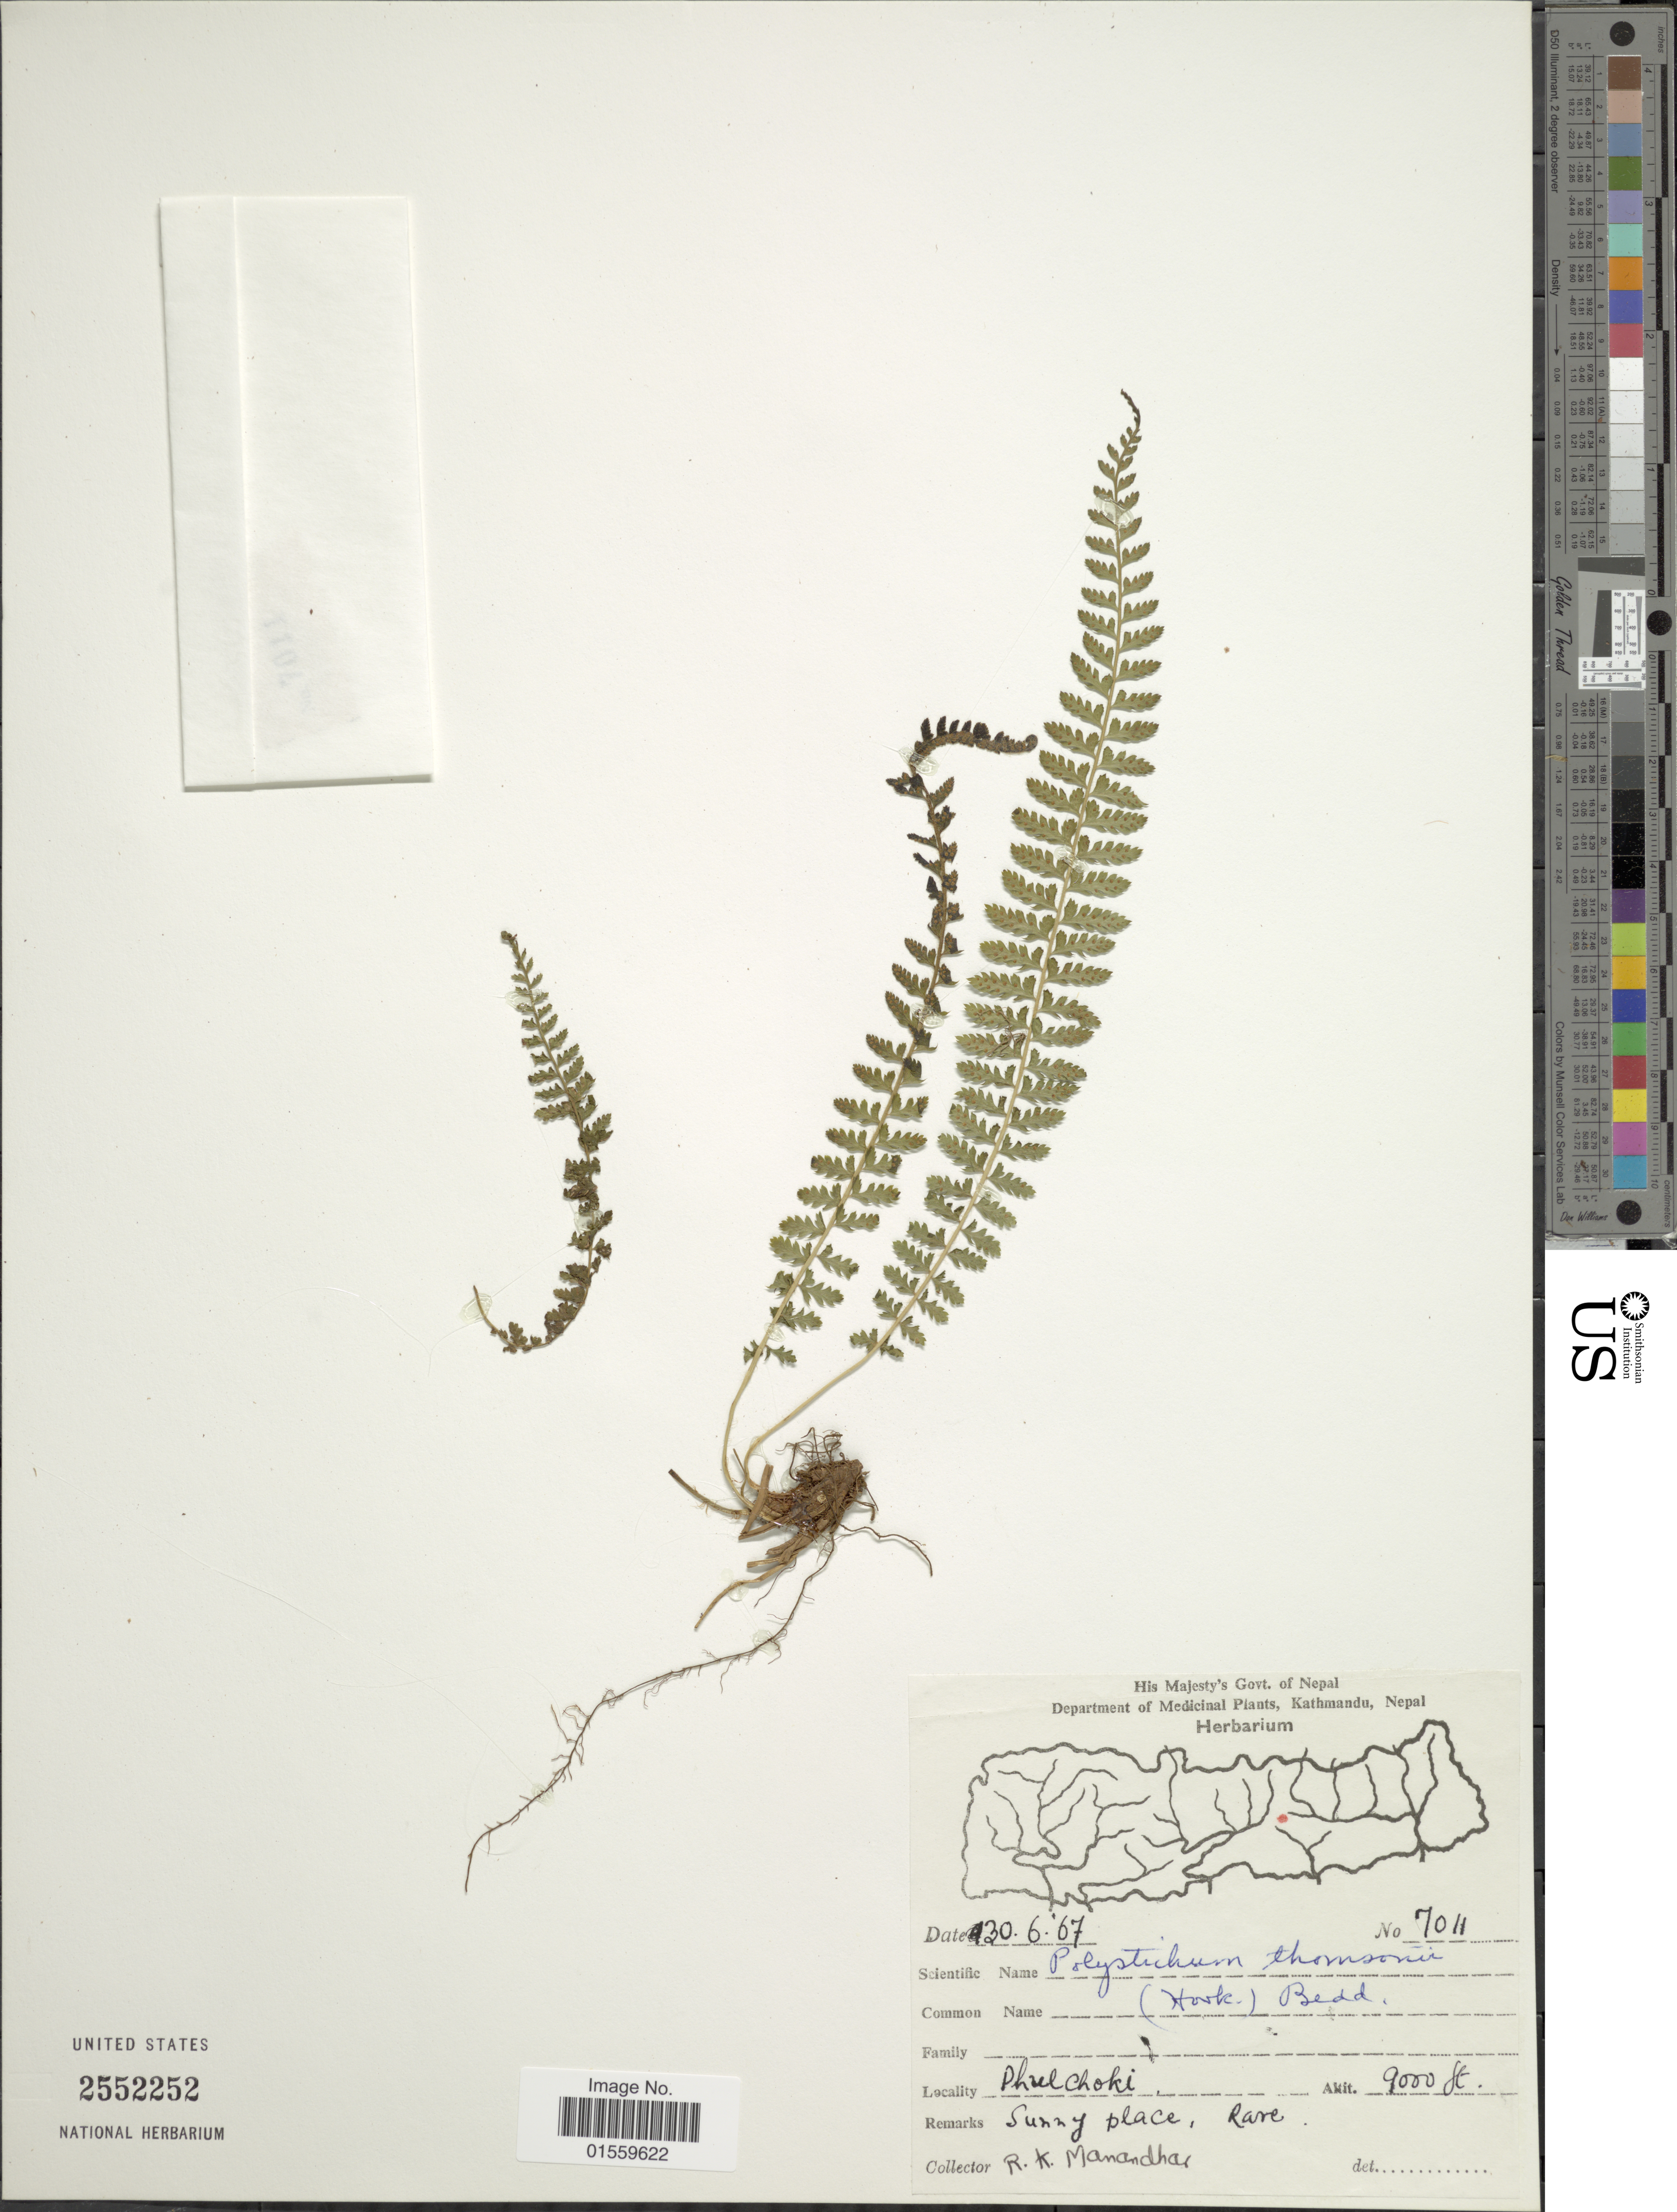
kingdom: Plantae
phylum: Tracheophyta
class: Polypodiopsida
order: Polypodiales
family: Dryopteridaceae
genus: Polystichum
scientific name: Polystichum thomsonii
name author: (Hook. f.) Bedd.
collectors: R. Manandhar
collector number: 7011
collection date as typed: Transcribed d/m/y: 30/6/67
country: Nepal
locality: Phulchoki.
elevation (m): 2743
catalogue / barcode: US 2552252